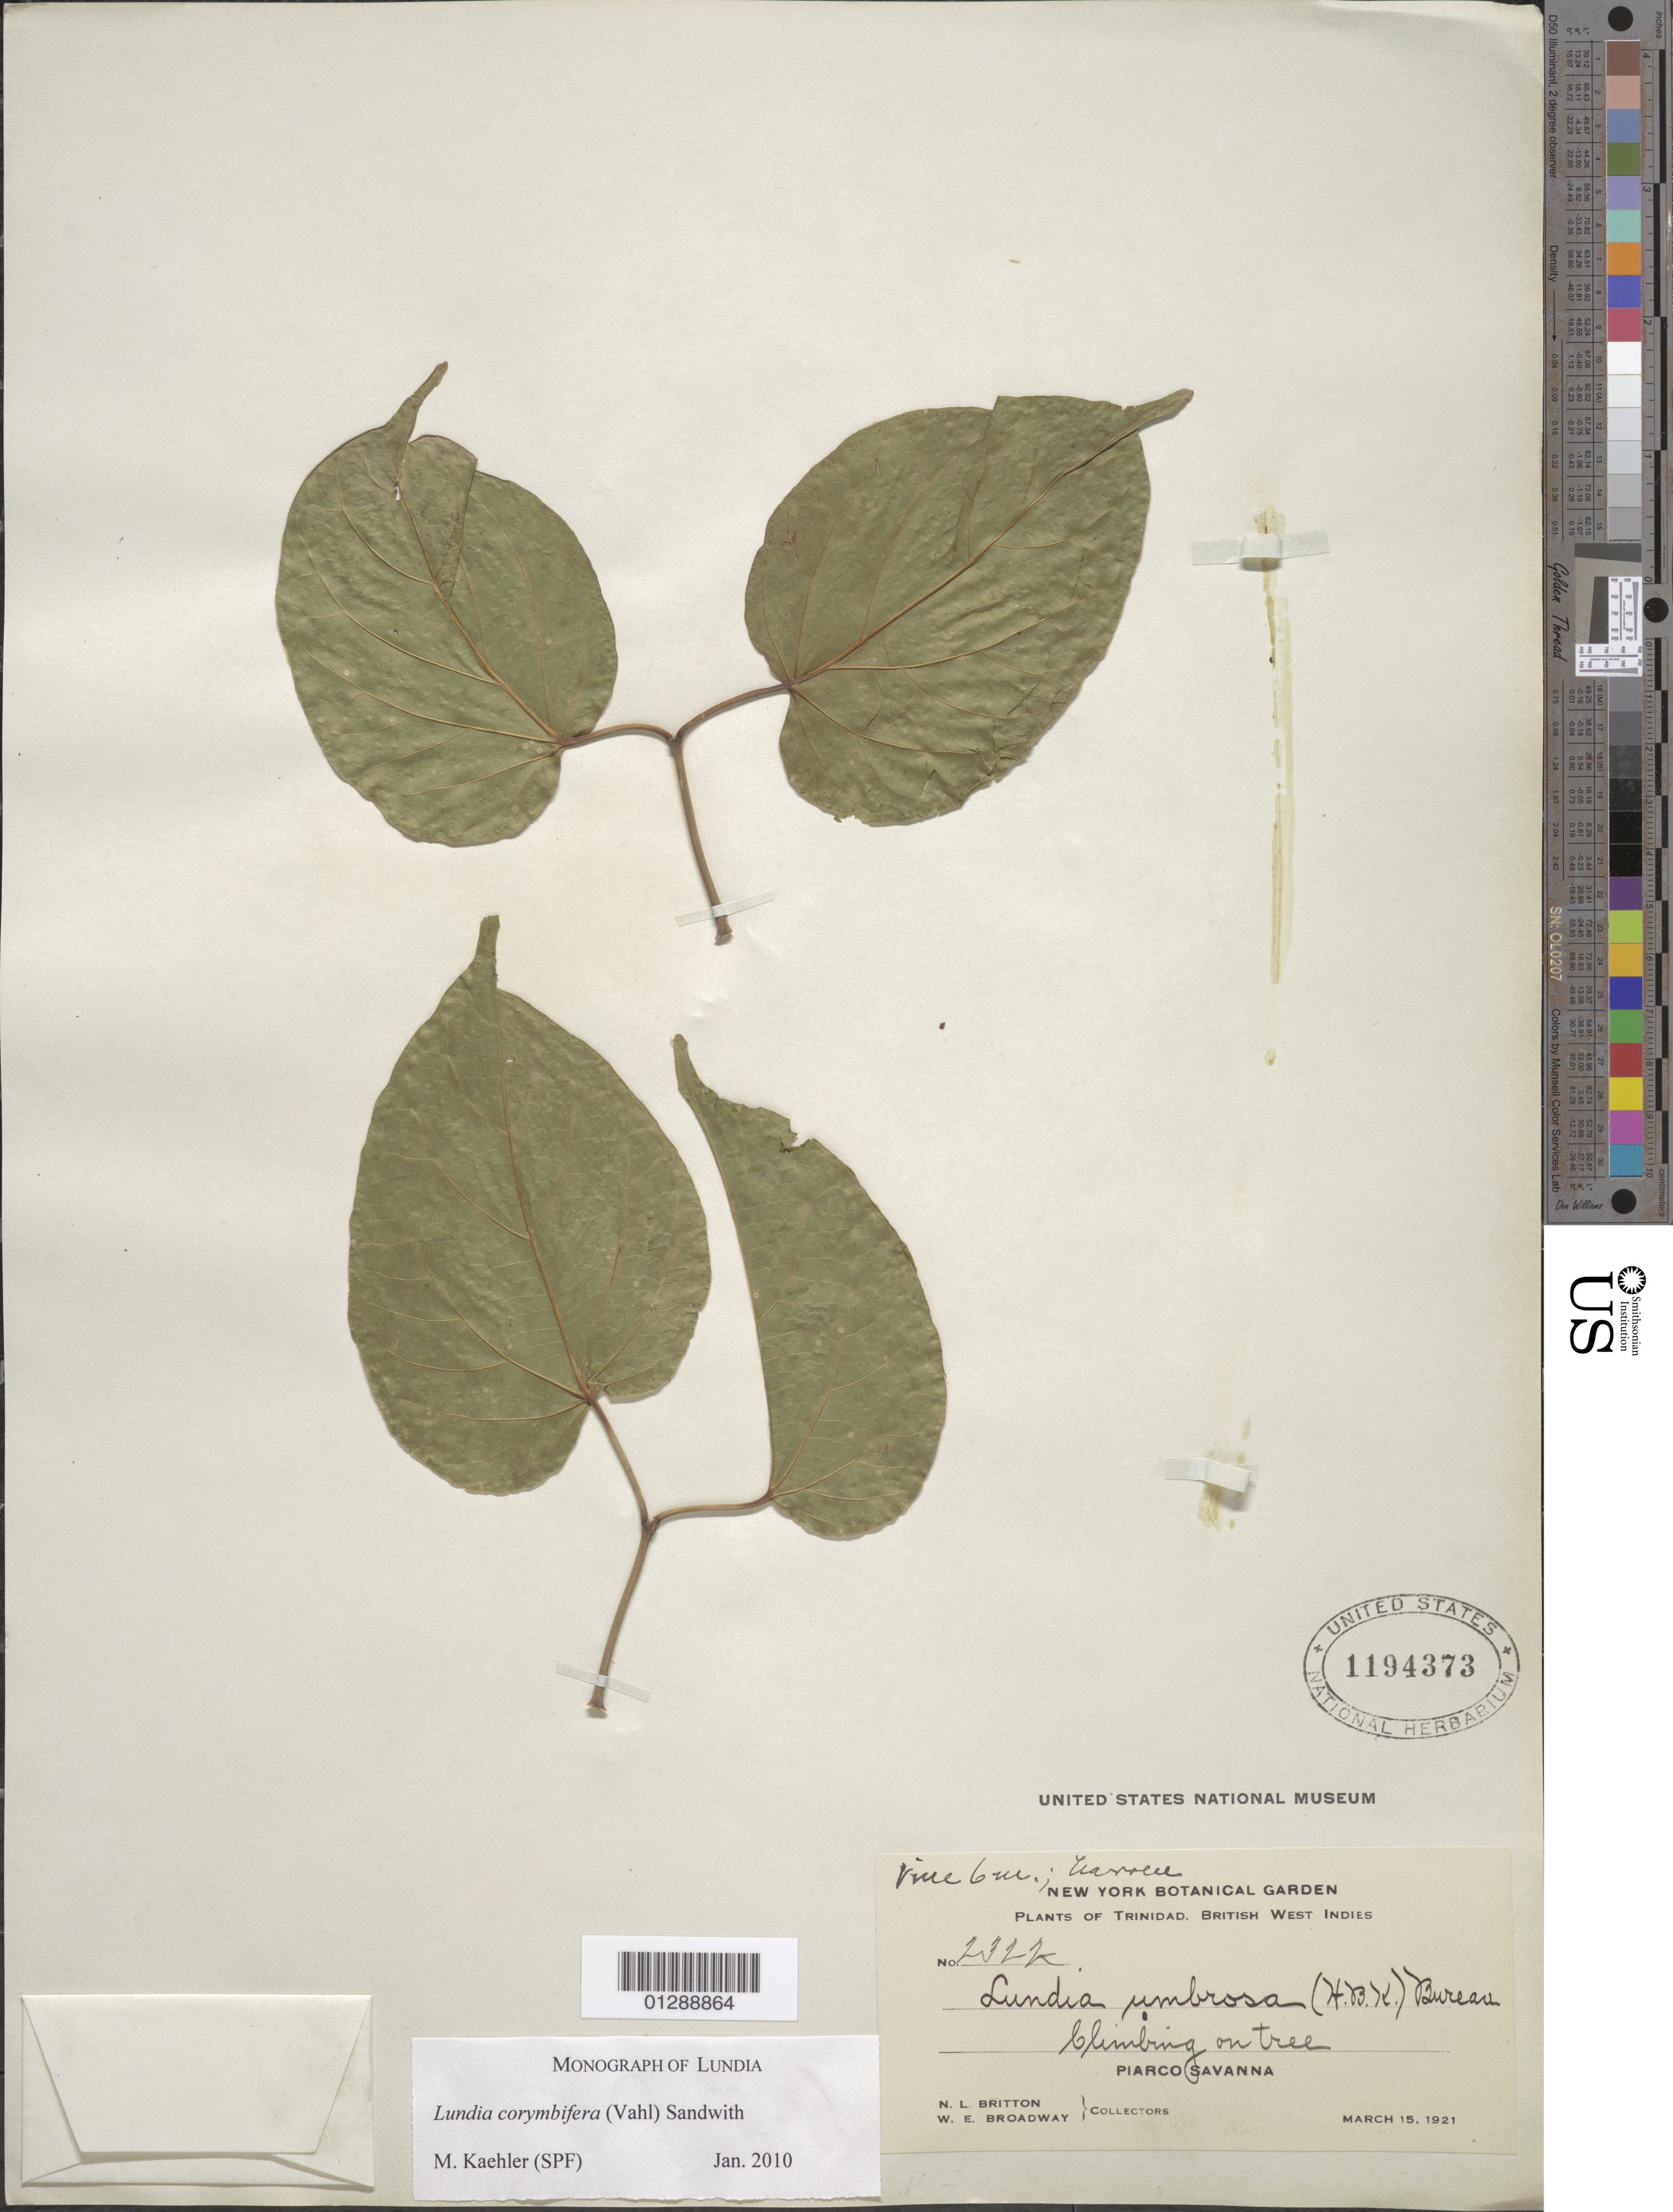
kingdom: Plantae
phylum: Tracheophyta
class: Magnoliopsida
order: Lamiales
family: Bignoniaceae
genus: Lundia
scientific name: Lundia corymbifera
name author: (Vahl) Sandwith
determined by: Kaehler, M.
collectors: N. Britton & W. E. Broadway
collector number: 2322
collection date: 1921-03-15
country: Trinidad and Tobago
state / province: Trinidad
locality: Piarco Savanna.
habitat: Climbing on tree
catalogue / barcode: US 1194373